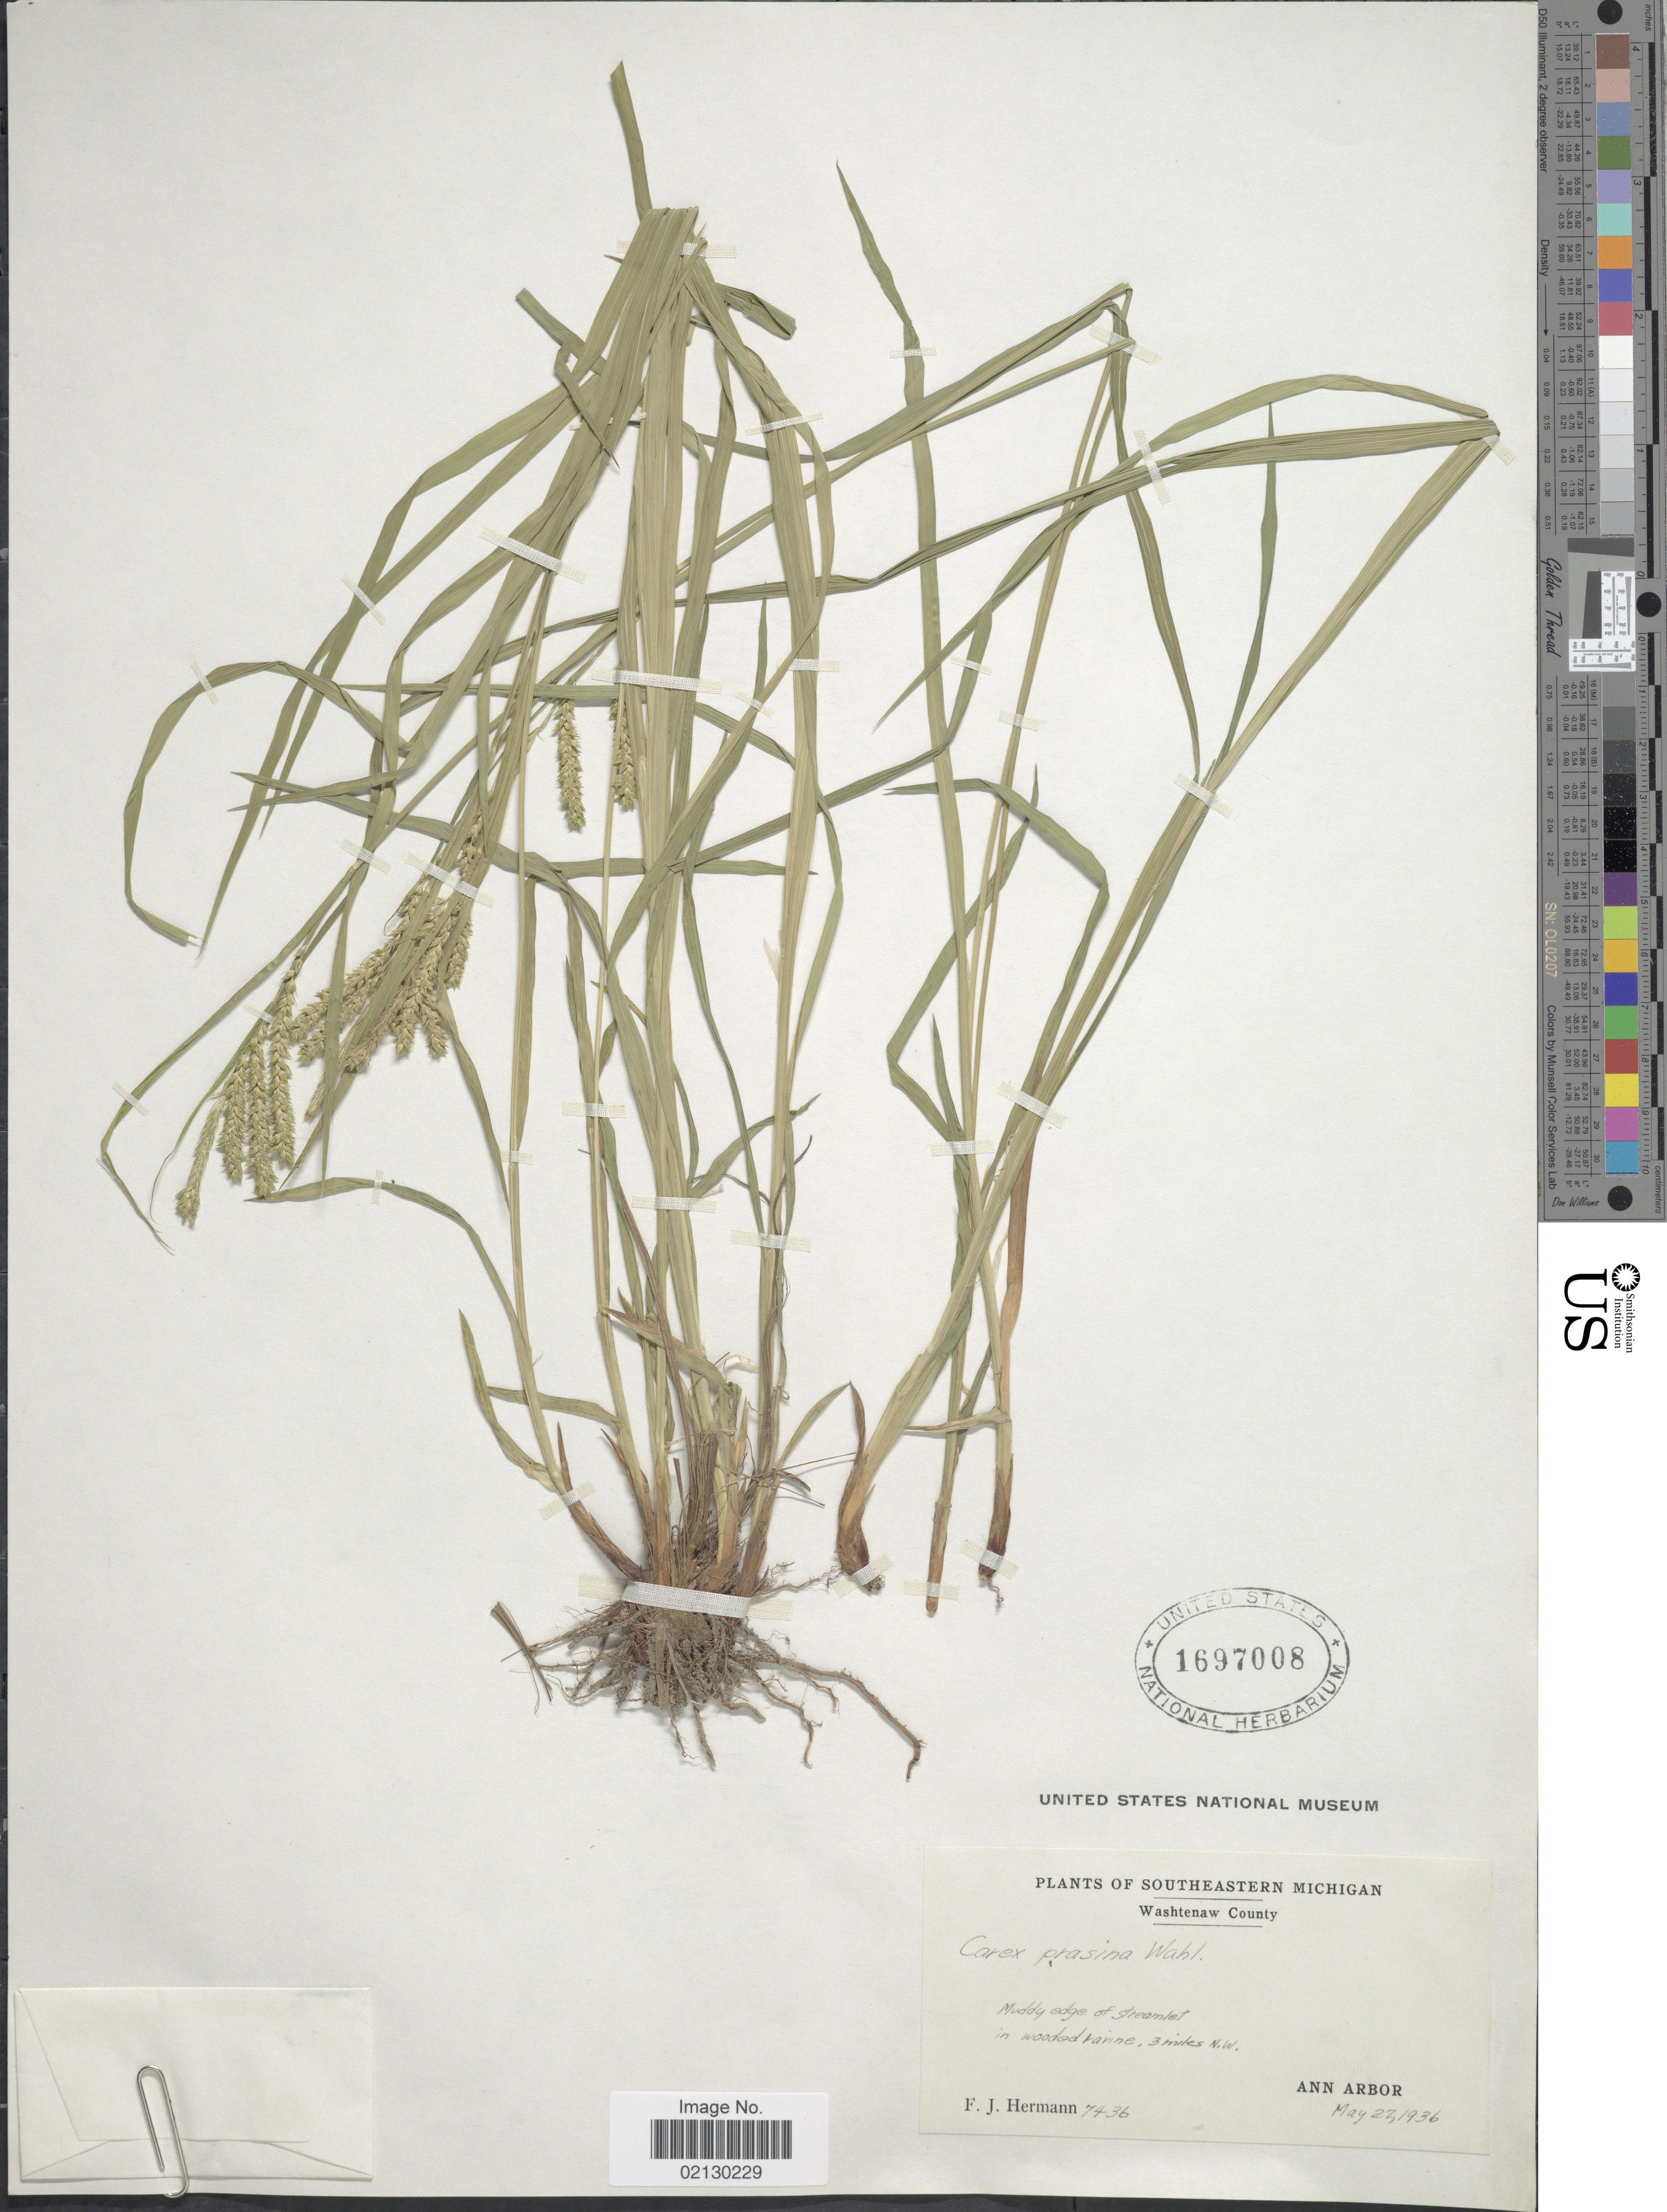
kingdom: Plantae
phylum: Tracheophyta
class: Liliopsida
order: Poales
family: Cyperaceae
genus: Carex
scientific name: Carex prasina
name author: Wahlenb.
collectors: F. J. Hermann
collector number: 7436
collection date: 1936-05-23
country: United States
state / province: Michigan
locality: Southeastern Michigan, Washtenaw County, 3 miles N. W. Ann Arbor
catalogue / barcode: US 1697008